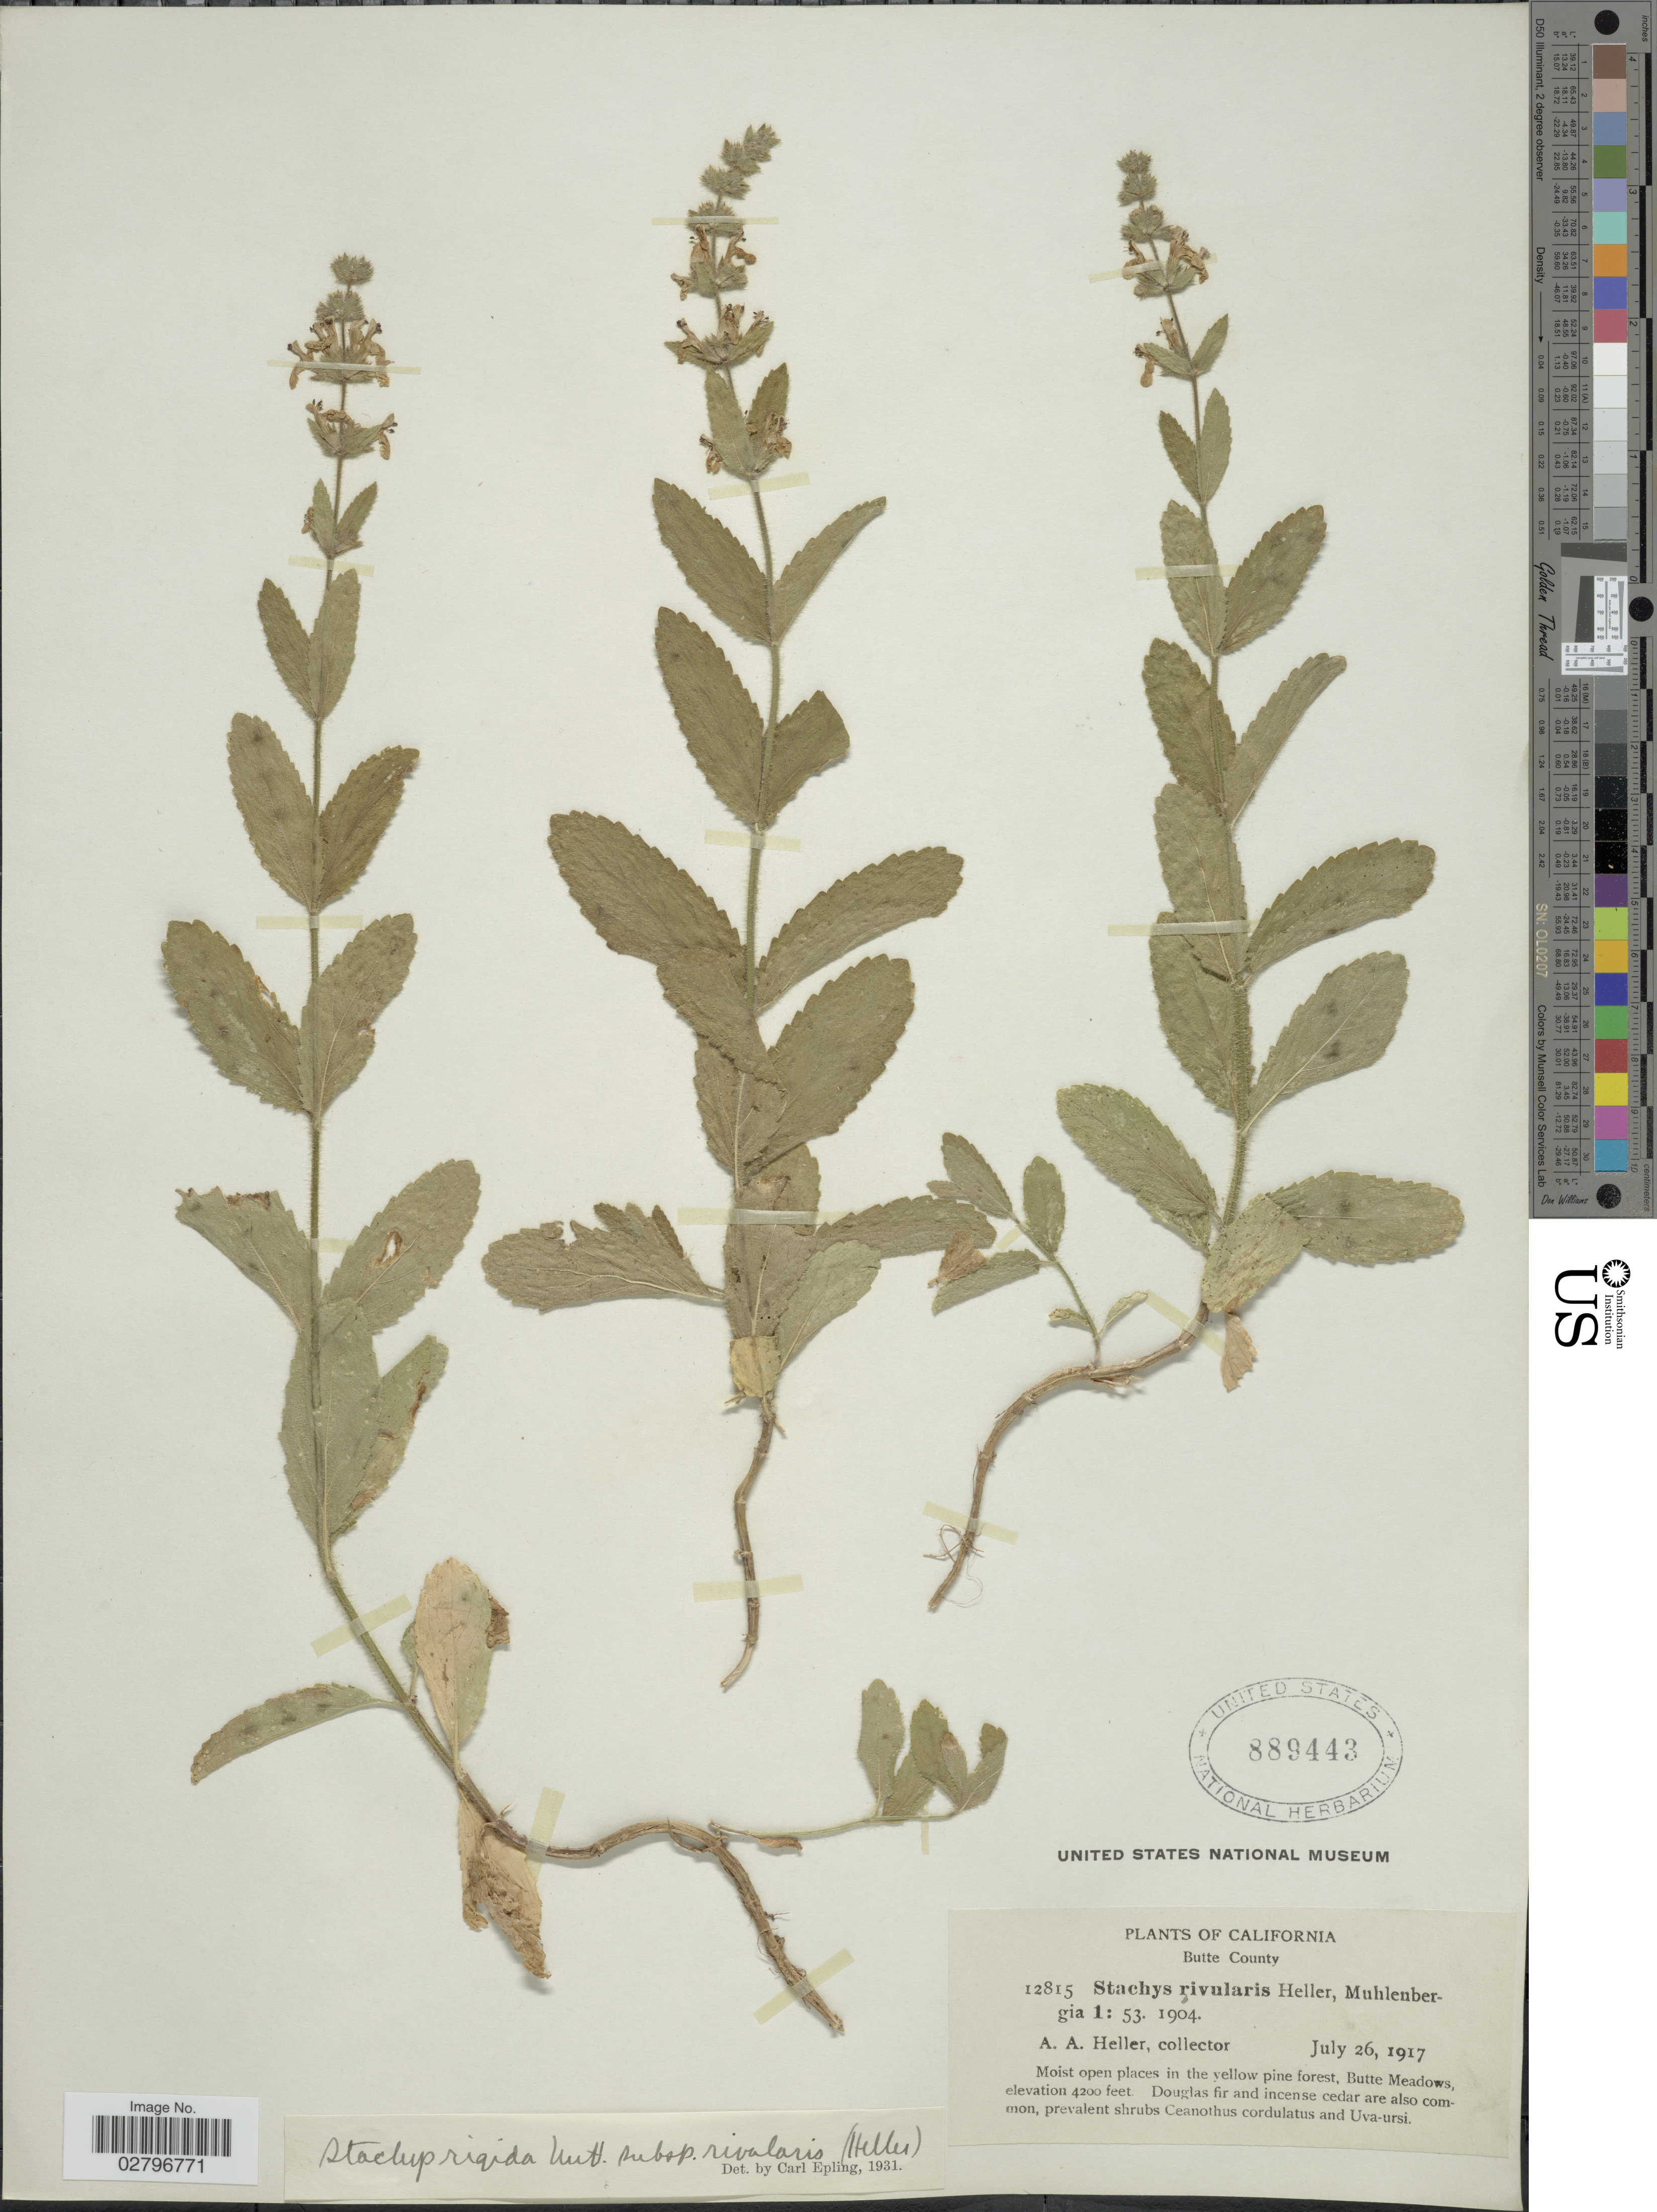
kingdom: Plantae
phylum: Tracheophyta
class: Magnoliopsida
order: Lamiales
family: Lamiaceae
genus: Stachys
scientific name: Stachys rigida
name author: Nutt. ex Benth.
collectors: A. A. Heller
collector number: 12815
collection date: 1917-07-26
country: United States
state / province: California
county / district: Butte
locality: Butte County, Moist open places in the yellow pine forest, Butte Meadows.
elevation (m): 1280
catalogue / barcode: US 889443